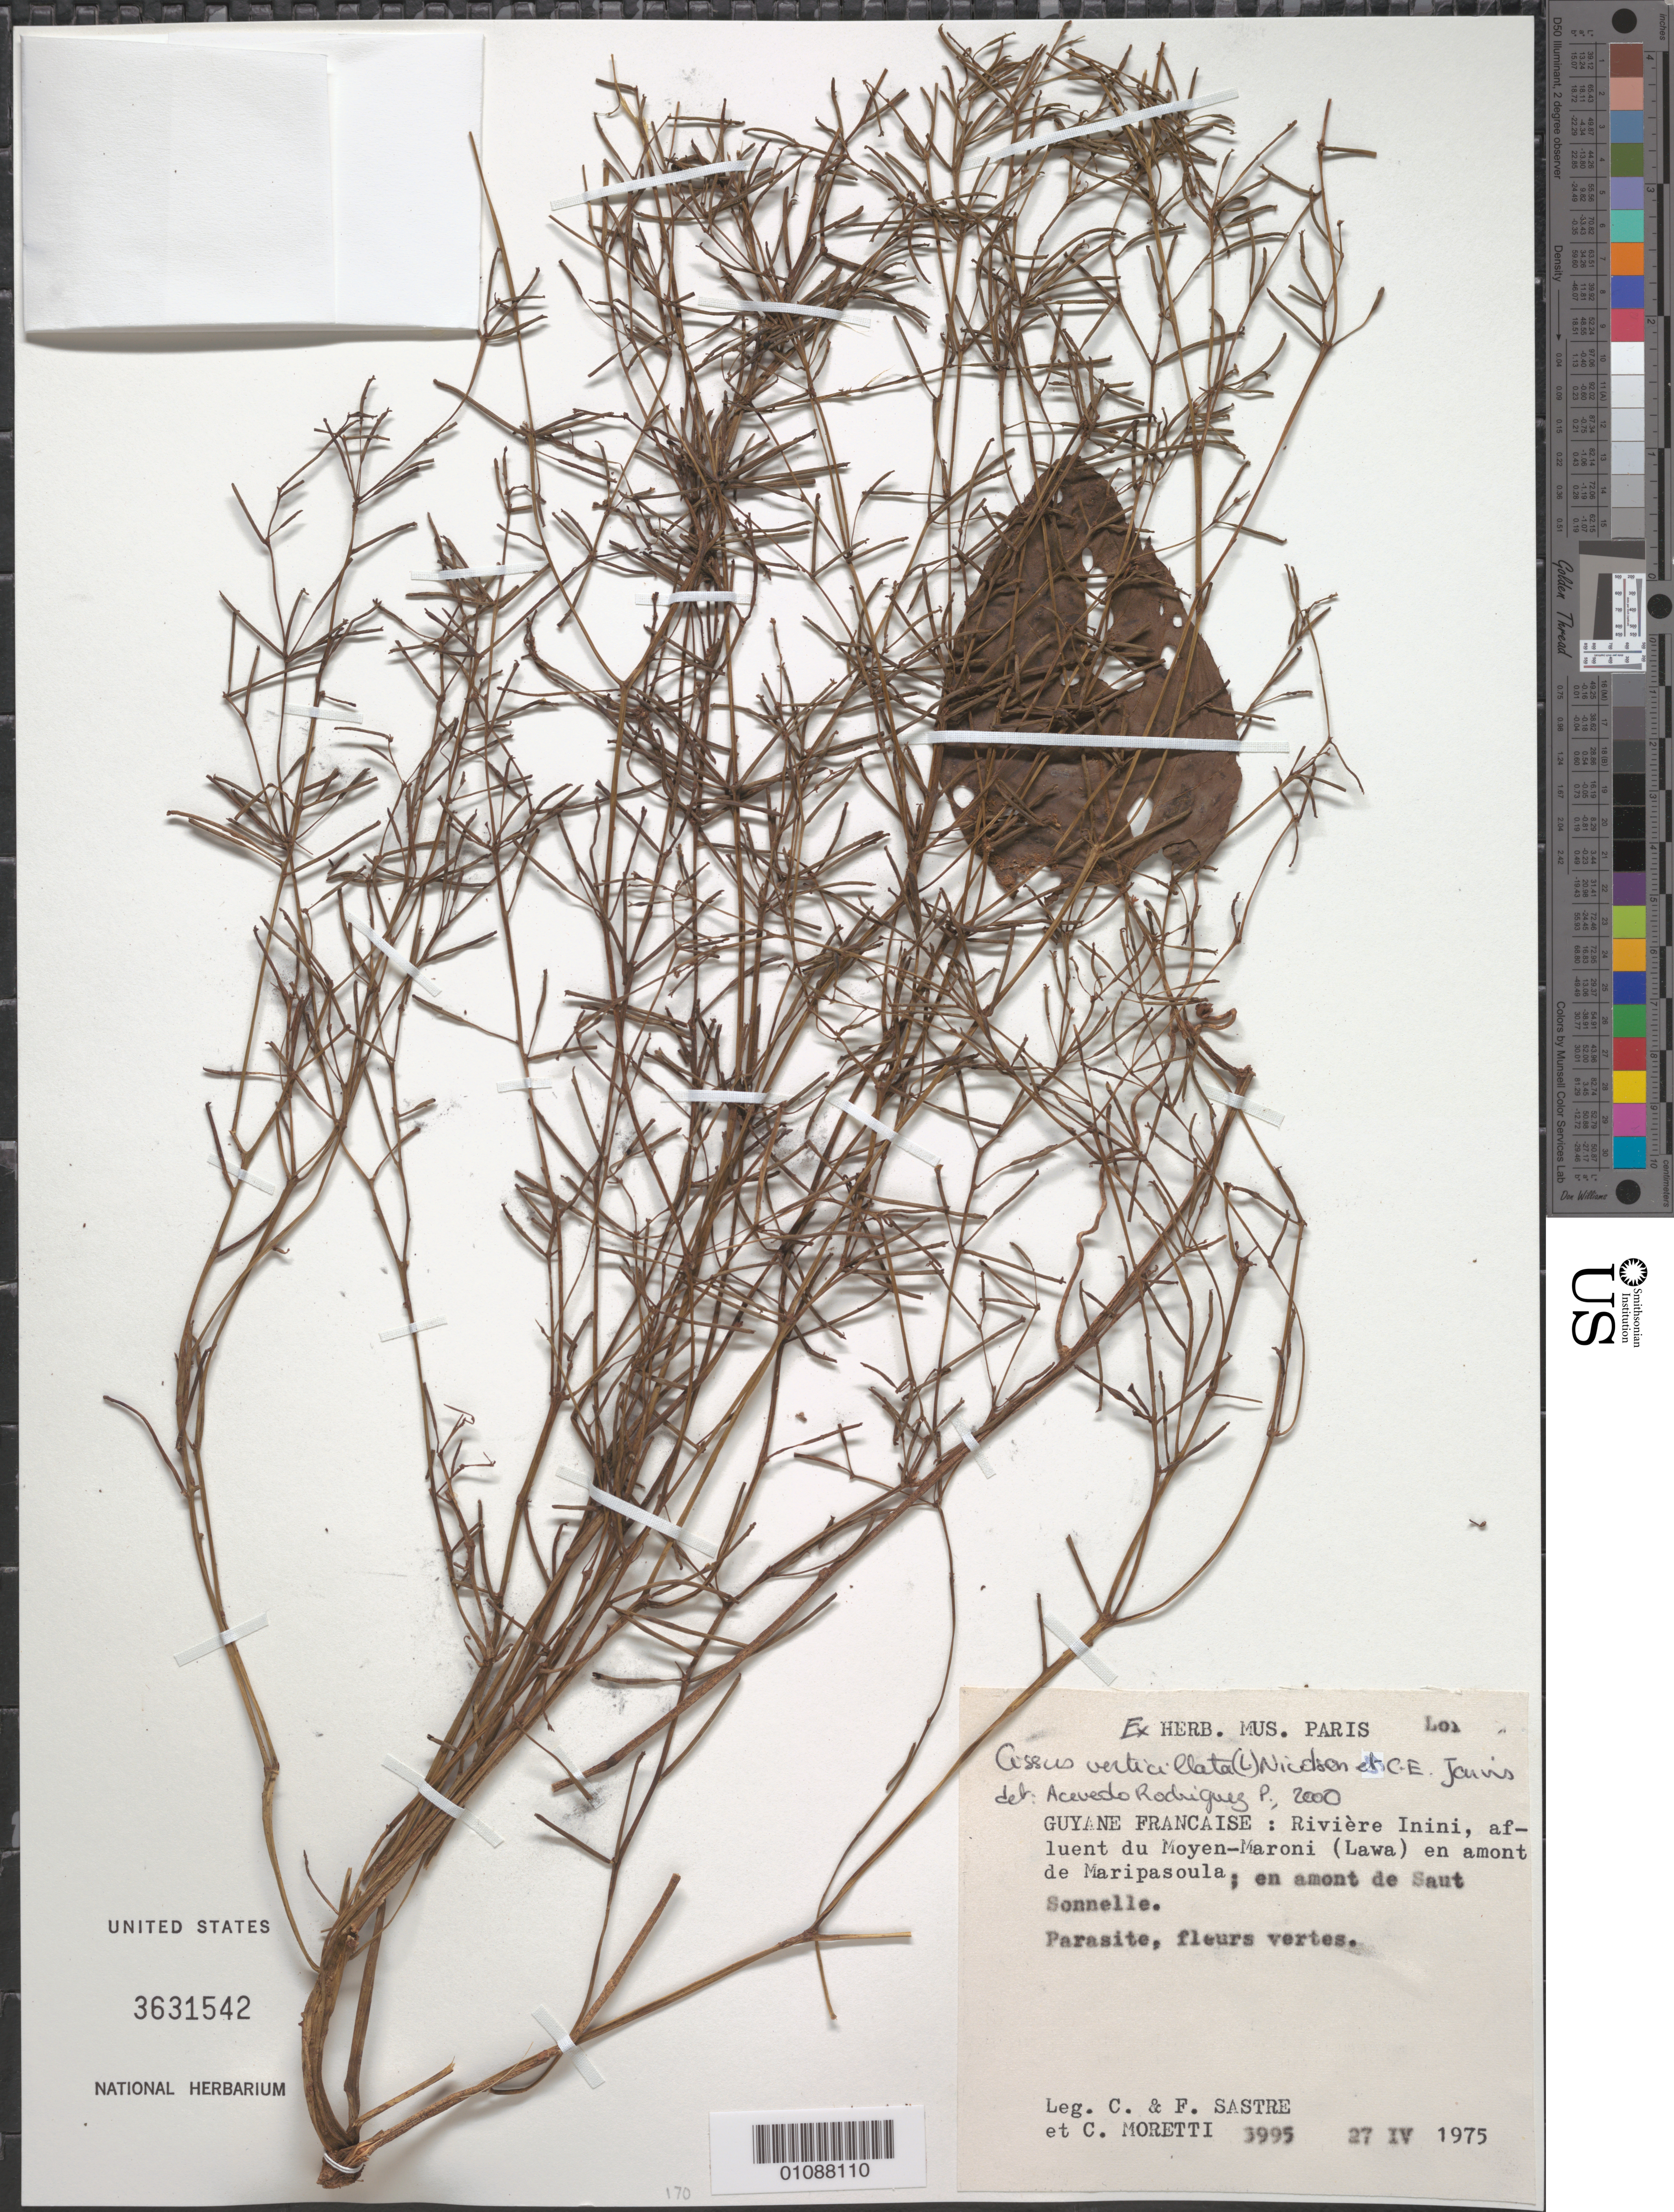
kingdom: Plantae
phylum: Tracheophyta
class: Magnoliopsida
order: Vitales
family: Vitaceae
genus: Cissus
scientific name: Cissus verticillata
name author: (L.) Nicolson & C.E. Jarvis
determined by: Acevedo-Rodríguez, P., (BOT), Smithsonian Institution - National Museum of Natural History (UNITED STATES)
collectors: C. H. L. Sastre, F. Sastre & C. Moretti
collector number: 3995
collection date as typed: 27-Apr-75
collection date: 1975-04-27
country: French Guiana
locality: Rivière Inini, affl. du Moyen-Maroni (Lawa) en amont de Maripasoula; upriver from Saut Sonnelle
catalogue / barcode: US 3631542